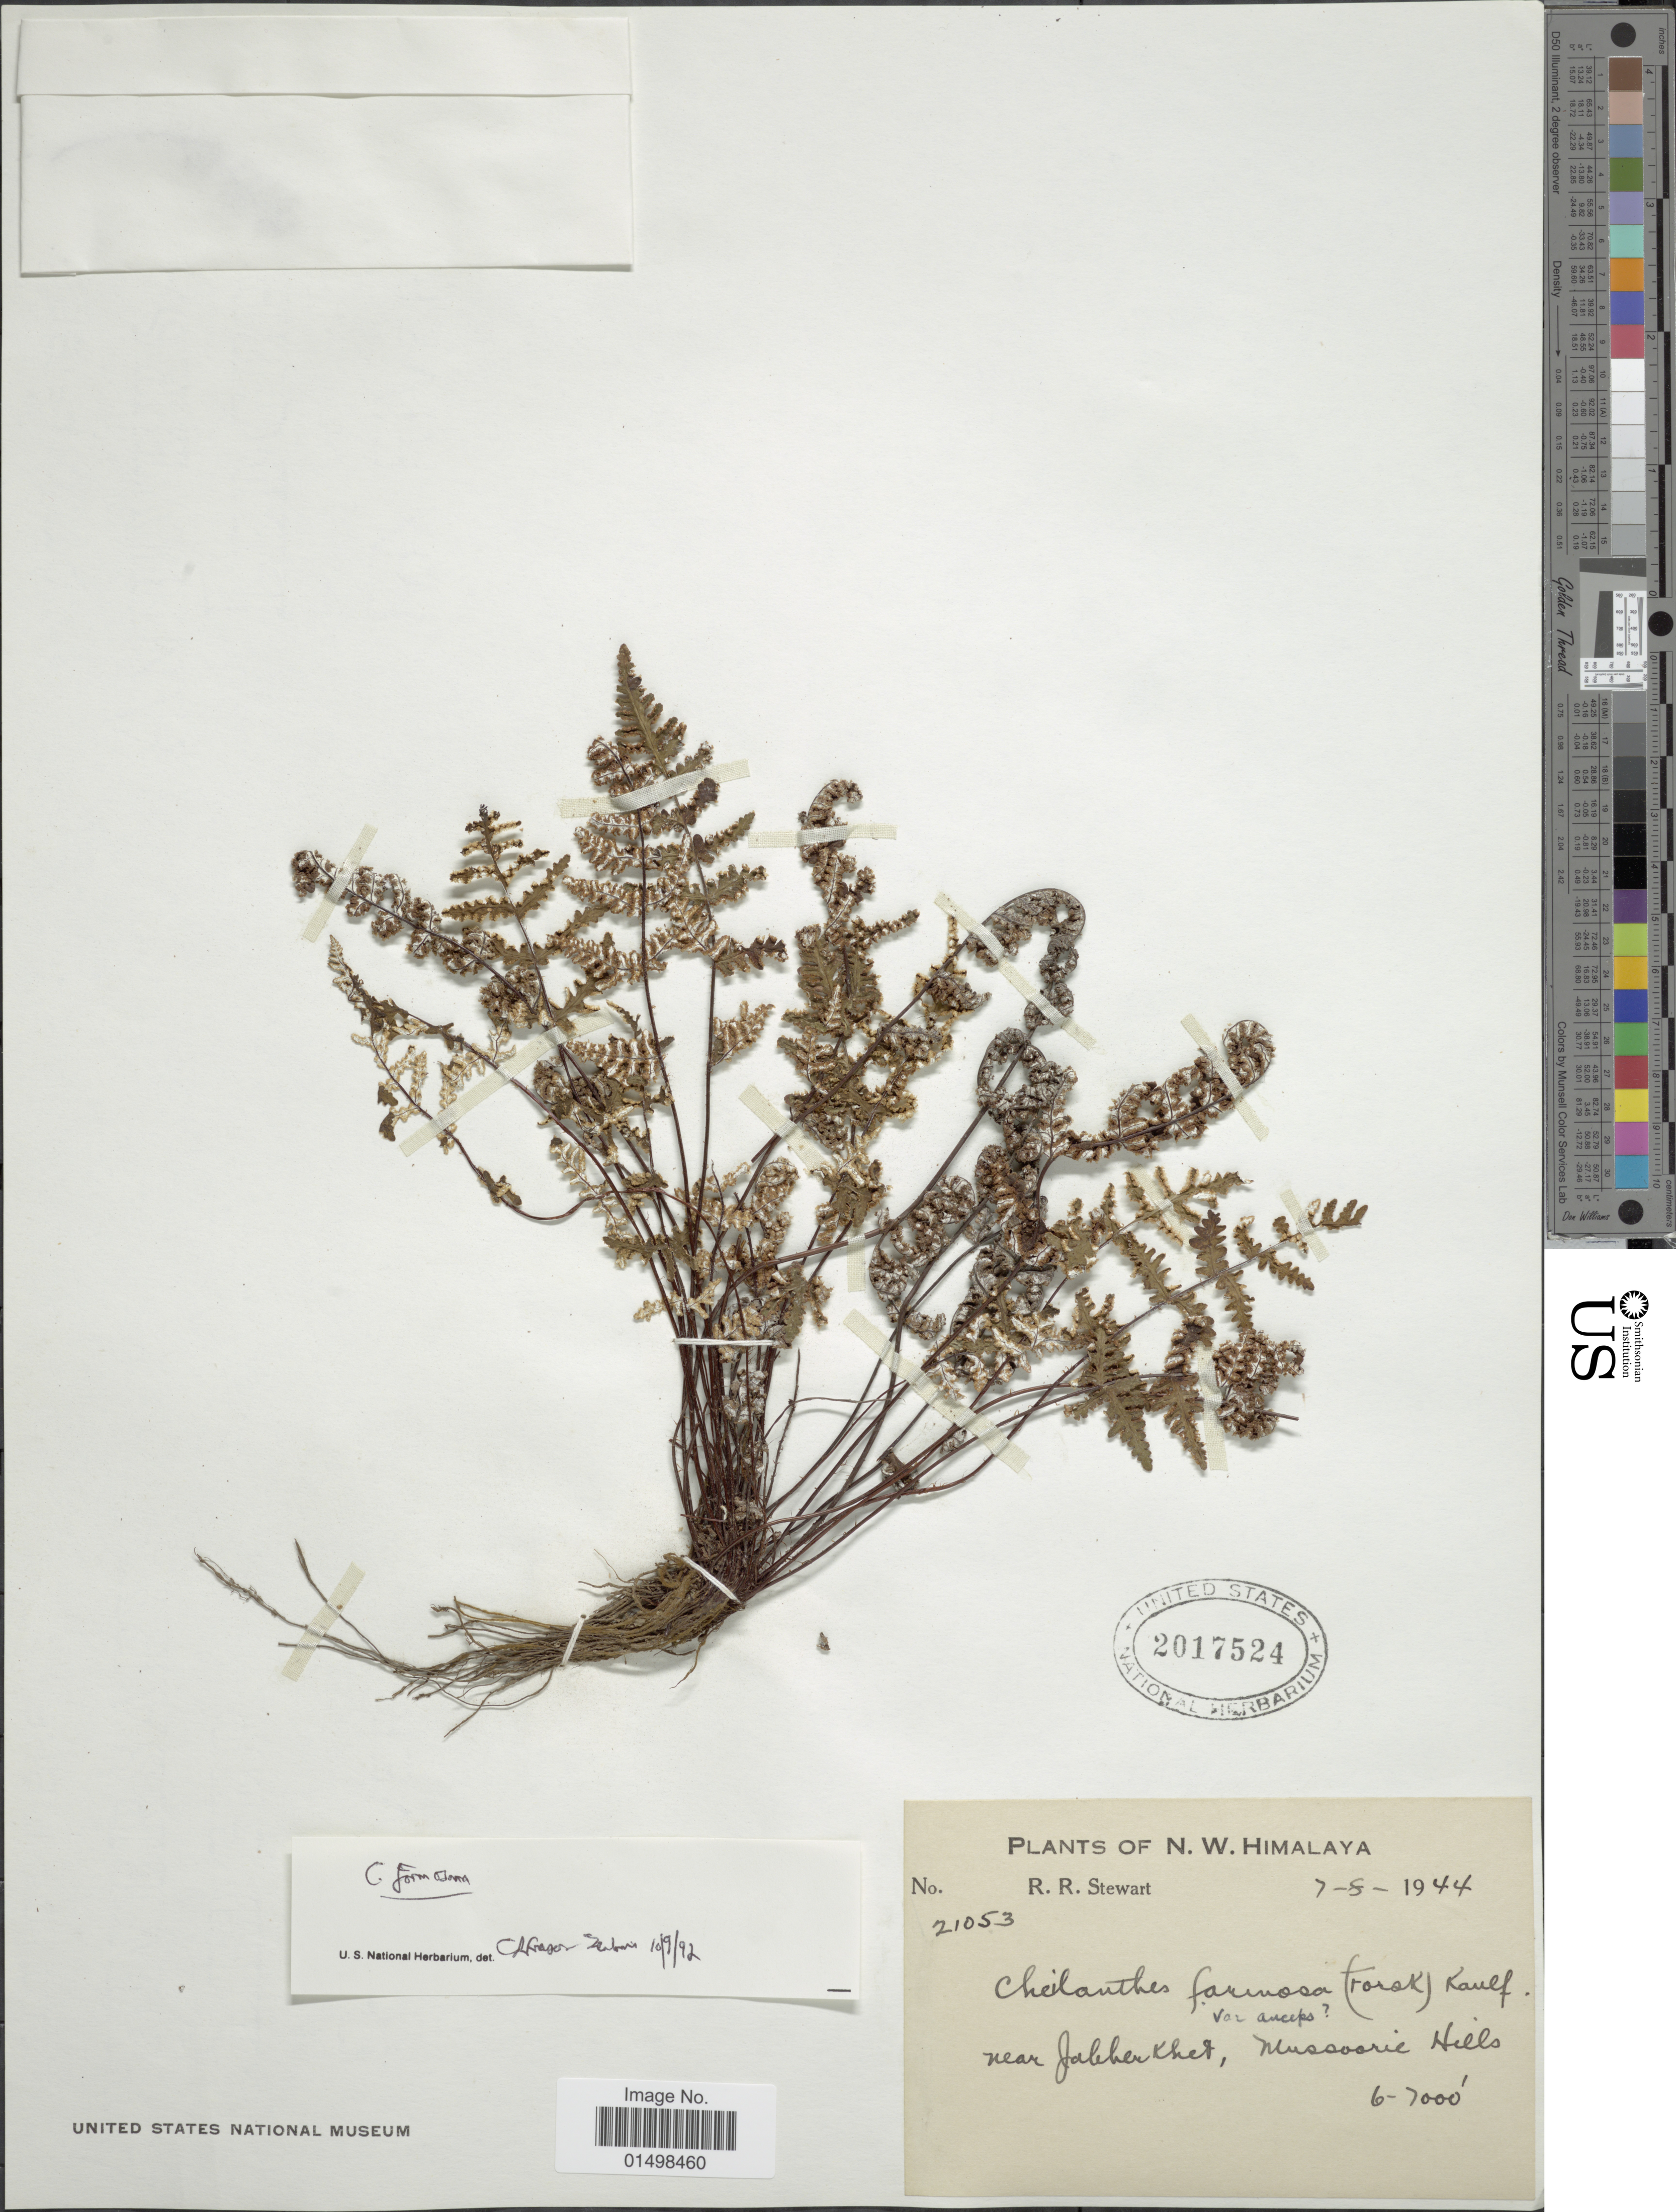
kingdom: Plantae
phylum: Tracheophyta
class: Polypodiopsida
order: Polypodiales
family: Pteridaceae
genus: Aleuritopteris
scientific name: Aleuritopteris anceps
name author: (Blanf.) Panigrahi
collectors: R. R. Stewart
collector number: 21053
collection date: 1944-08-07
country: India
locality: Plants of N.W. Himalaya, Near Jabberkhet, Mussoorie Hills.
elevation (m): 1829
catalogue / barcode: US 2017524